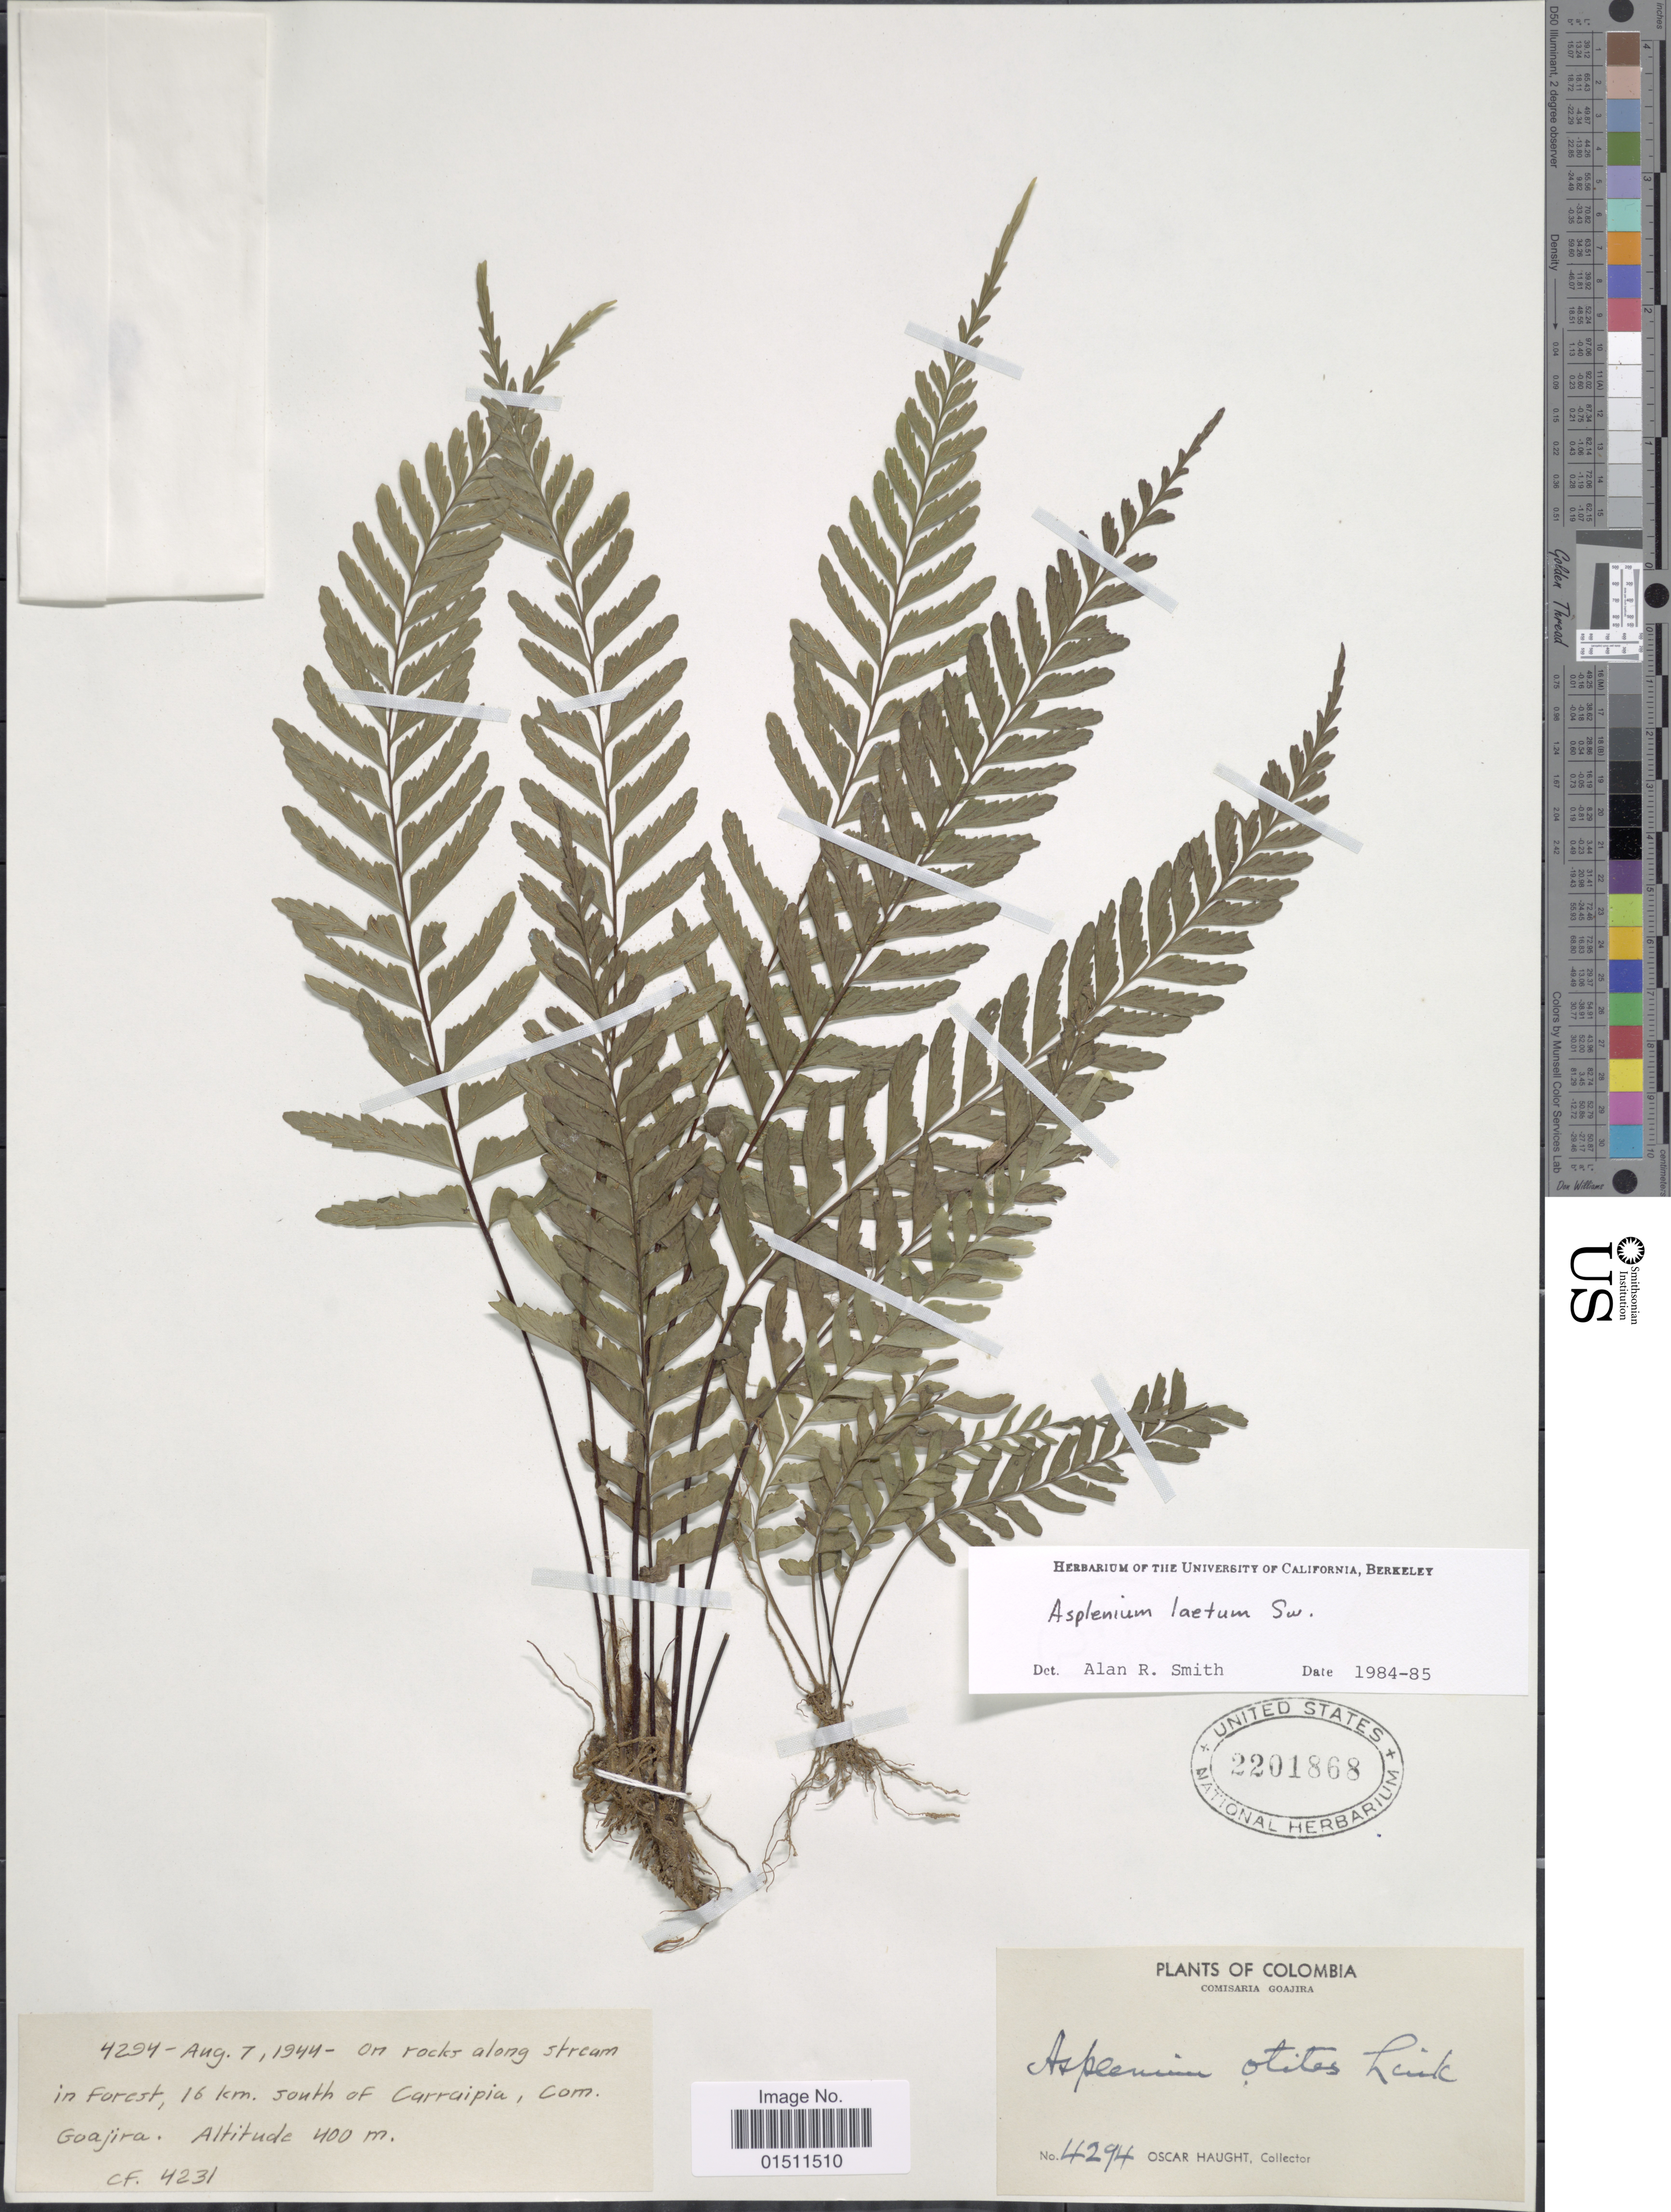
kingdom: Plantae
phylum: Tracheophyta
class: Polypodiopsida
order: Polypodiales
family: Aspleniaceae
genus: Asplenium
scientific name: Asplenium laetum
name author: Sw.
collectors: O. L. Haught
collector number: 4294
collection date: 1944-08-07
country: Colombia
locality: Comisaria Goajira, along rocks in stream in forest, 16 km. south of Carraipia, Com. Goajira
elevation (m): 400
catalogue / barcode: US 2201868